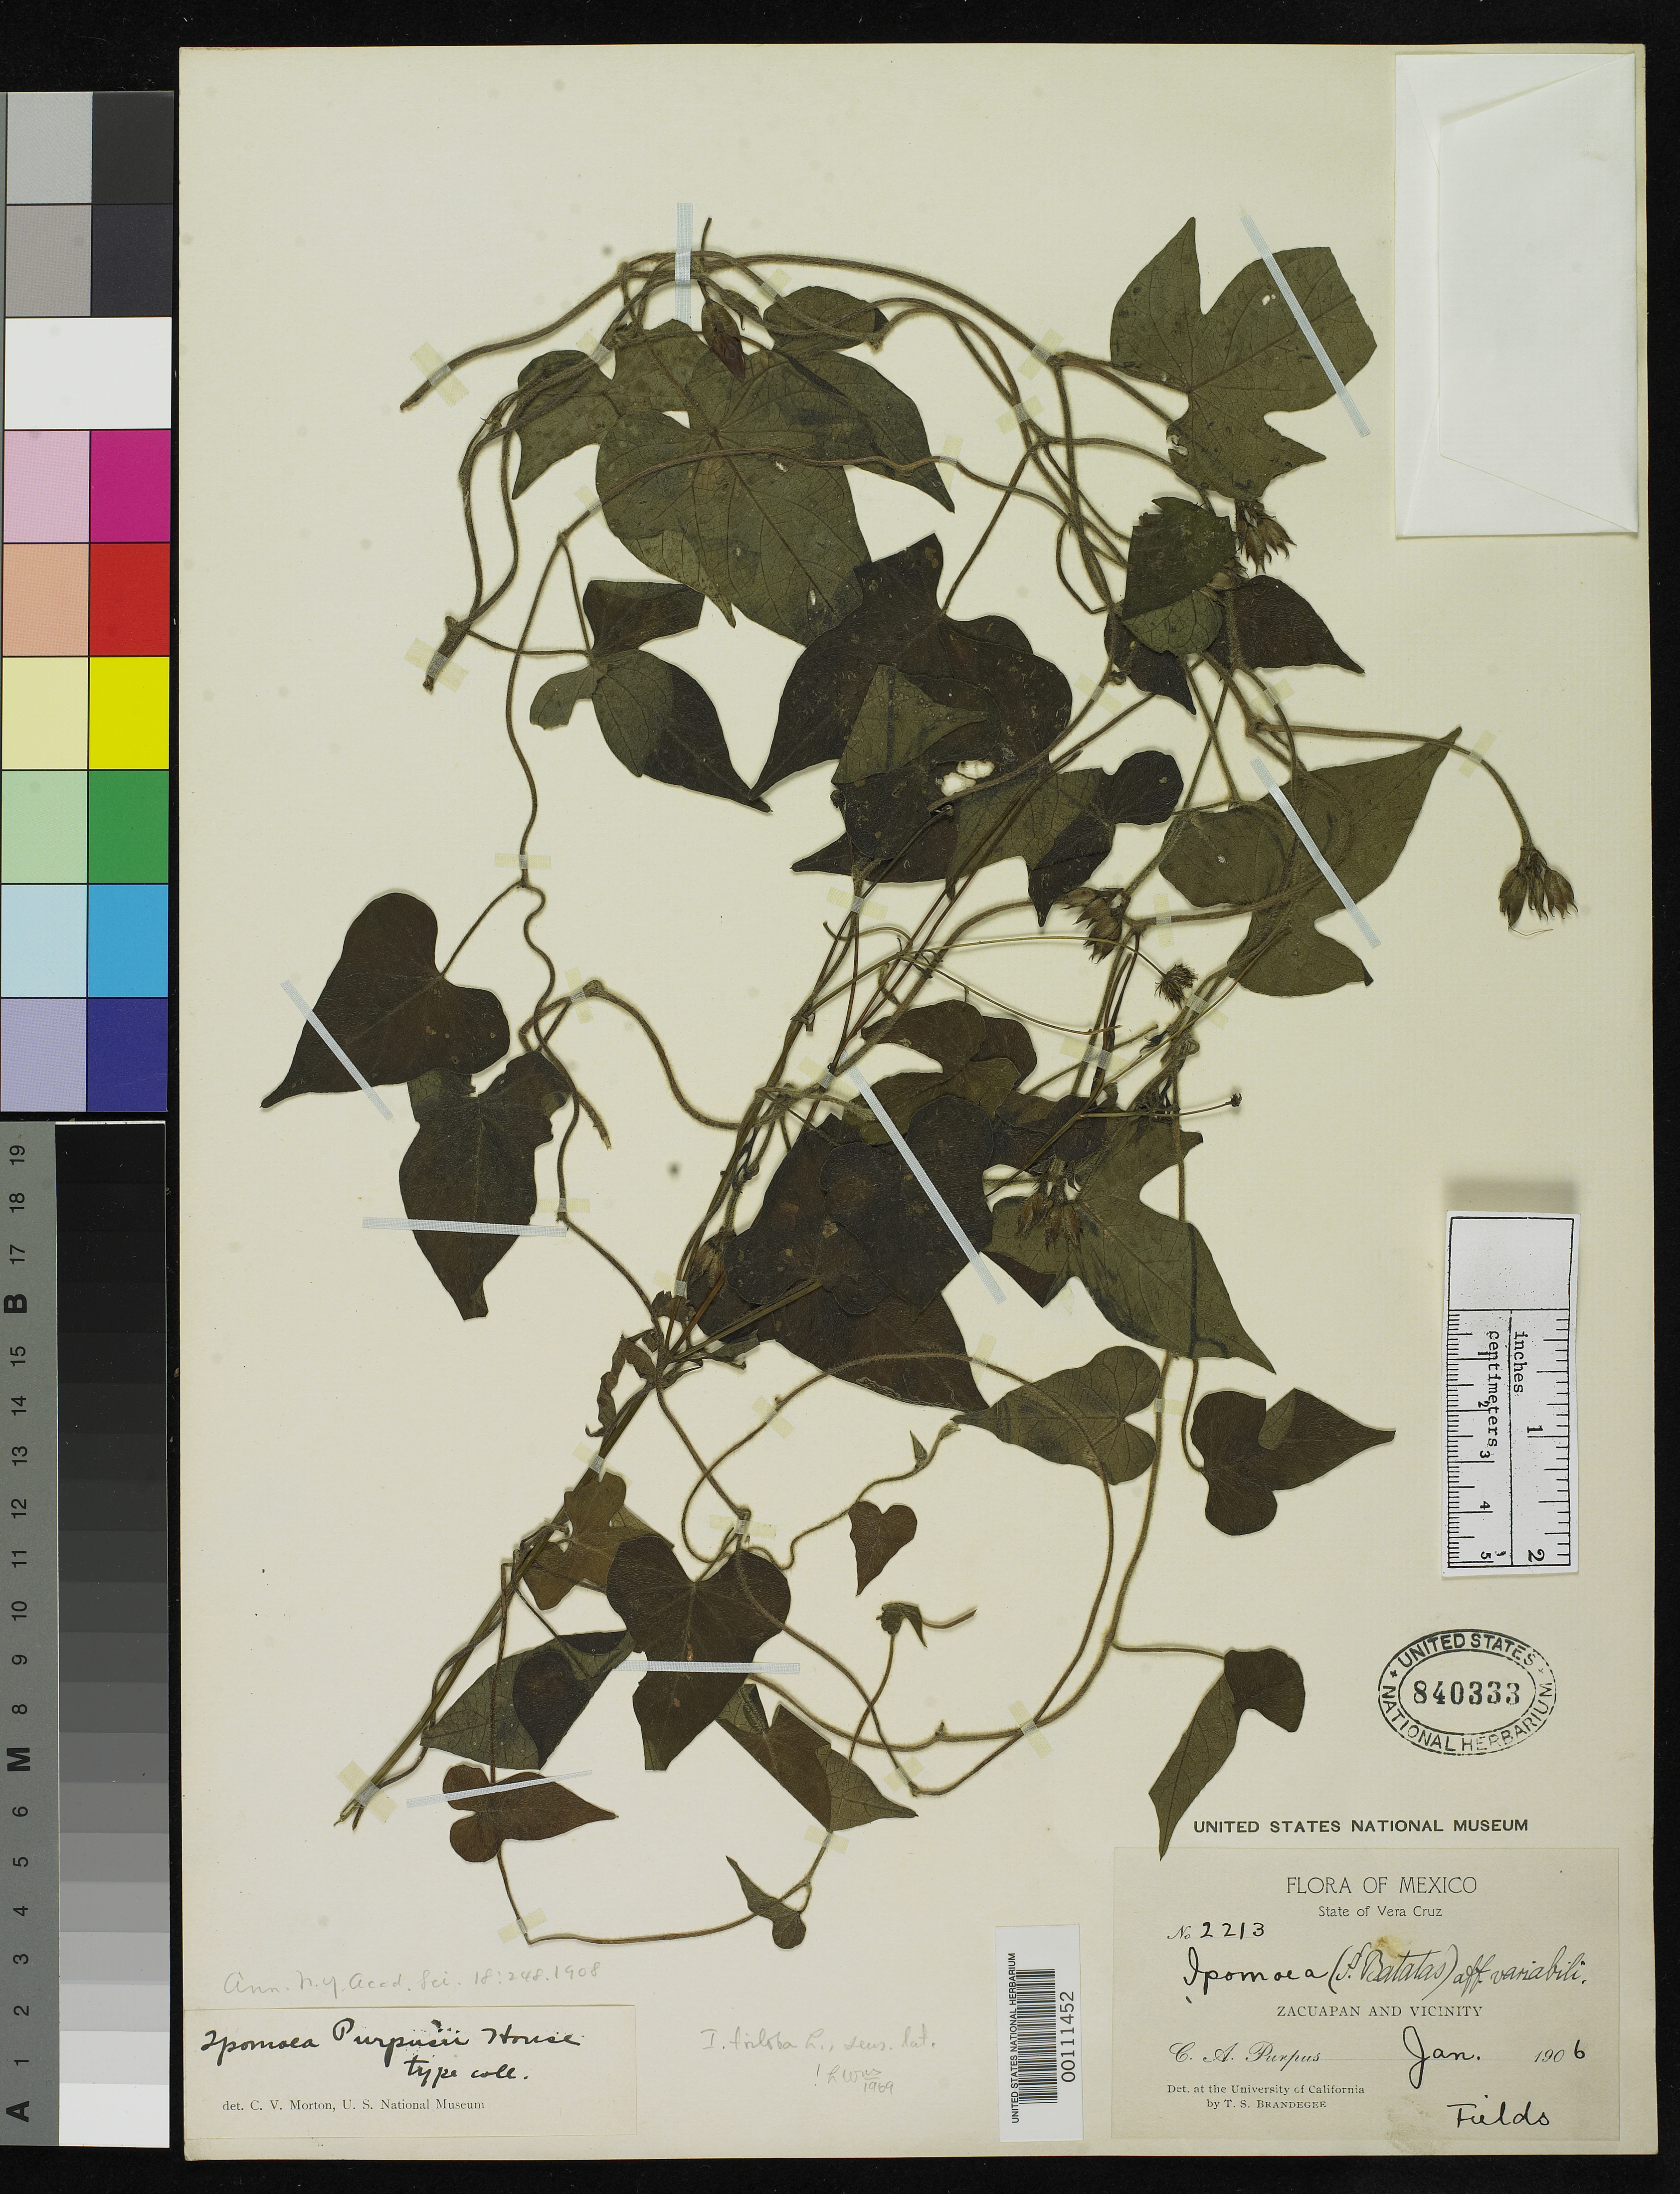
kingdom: Plantae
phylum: Tracheophyta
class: Magnoliopsida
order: Solanales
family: Convolvulaceae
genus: Ipomoea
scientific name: Ipomoea purpusii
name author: House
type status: Type Collection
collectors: C. A. Purpus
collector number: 2213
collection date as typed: Jan 1906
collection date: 1906-01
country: Mexico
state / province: Veracruz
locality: Zacuapan.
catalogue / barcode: US 840333